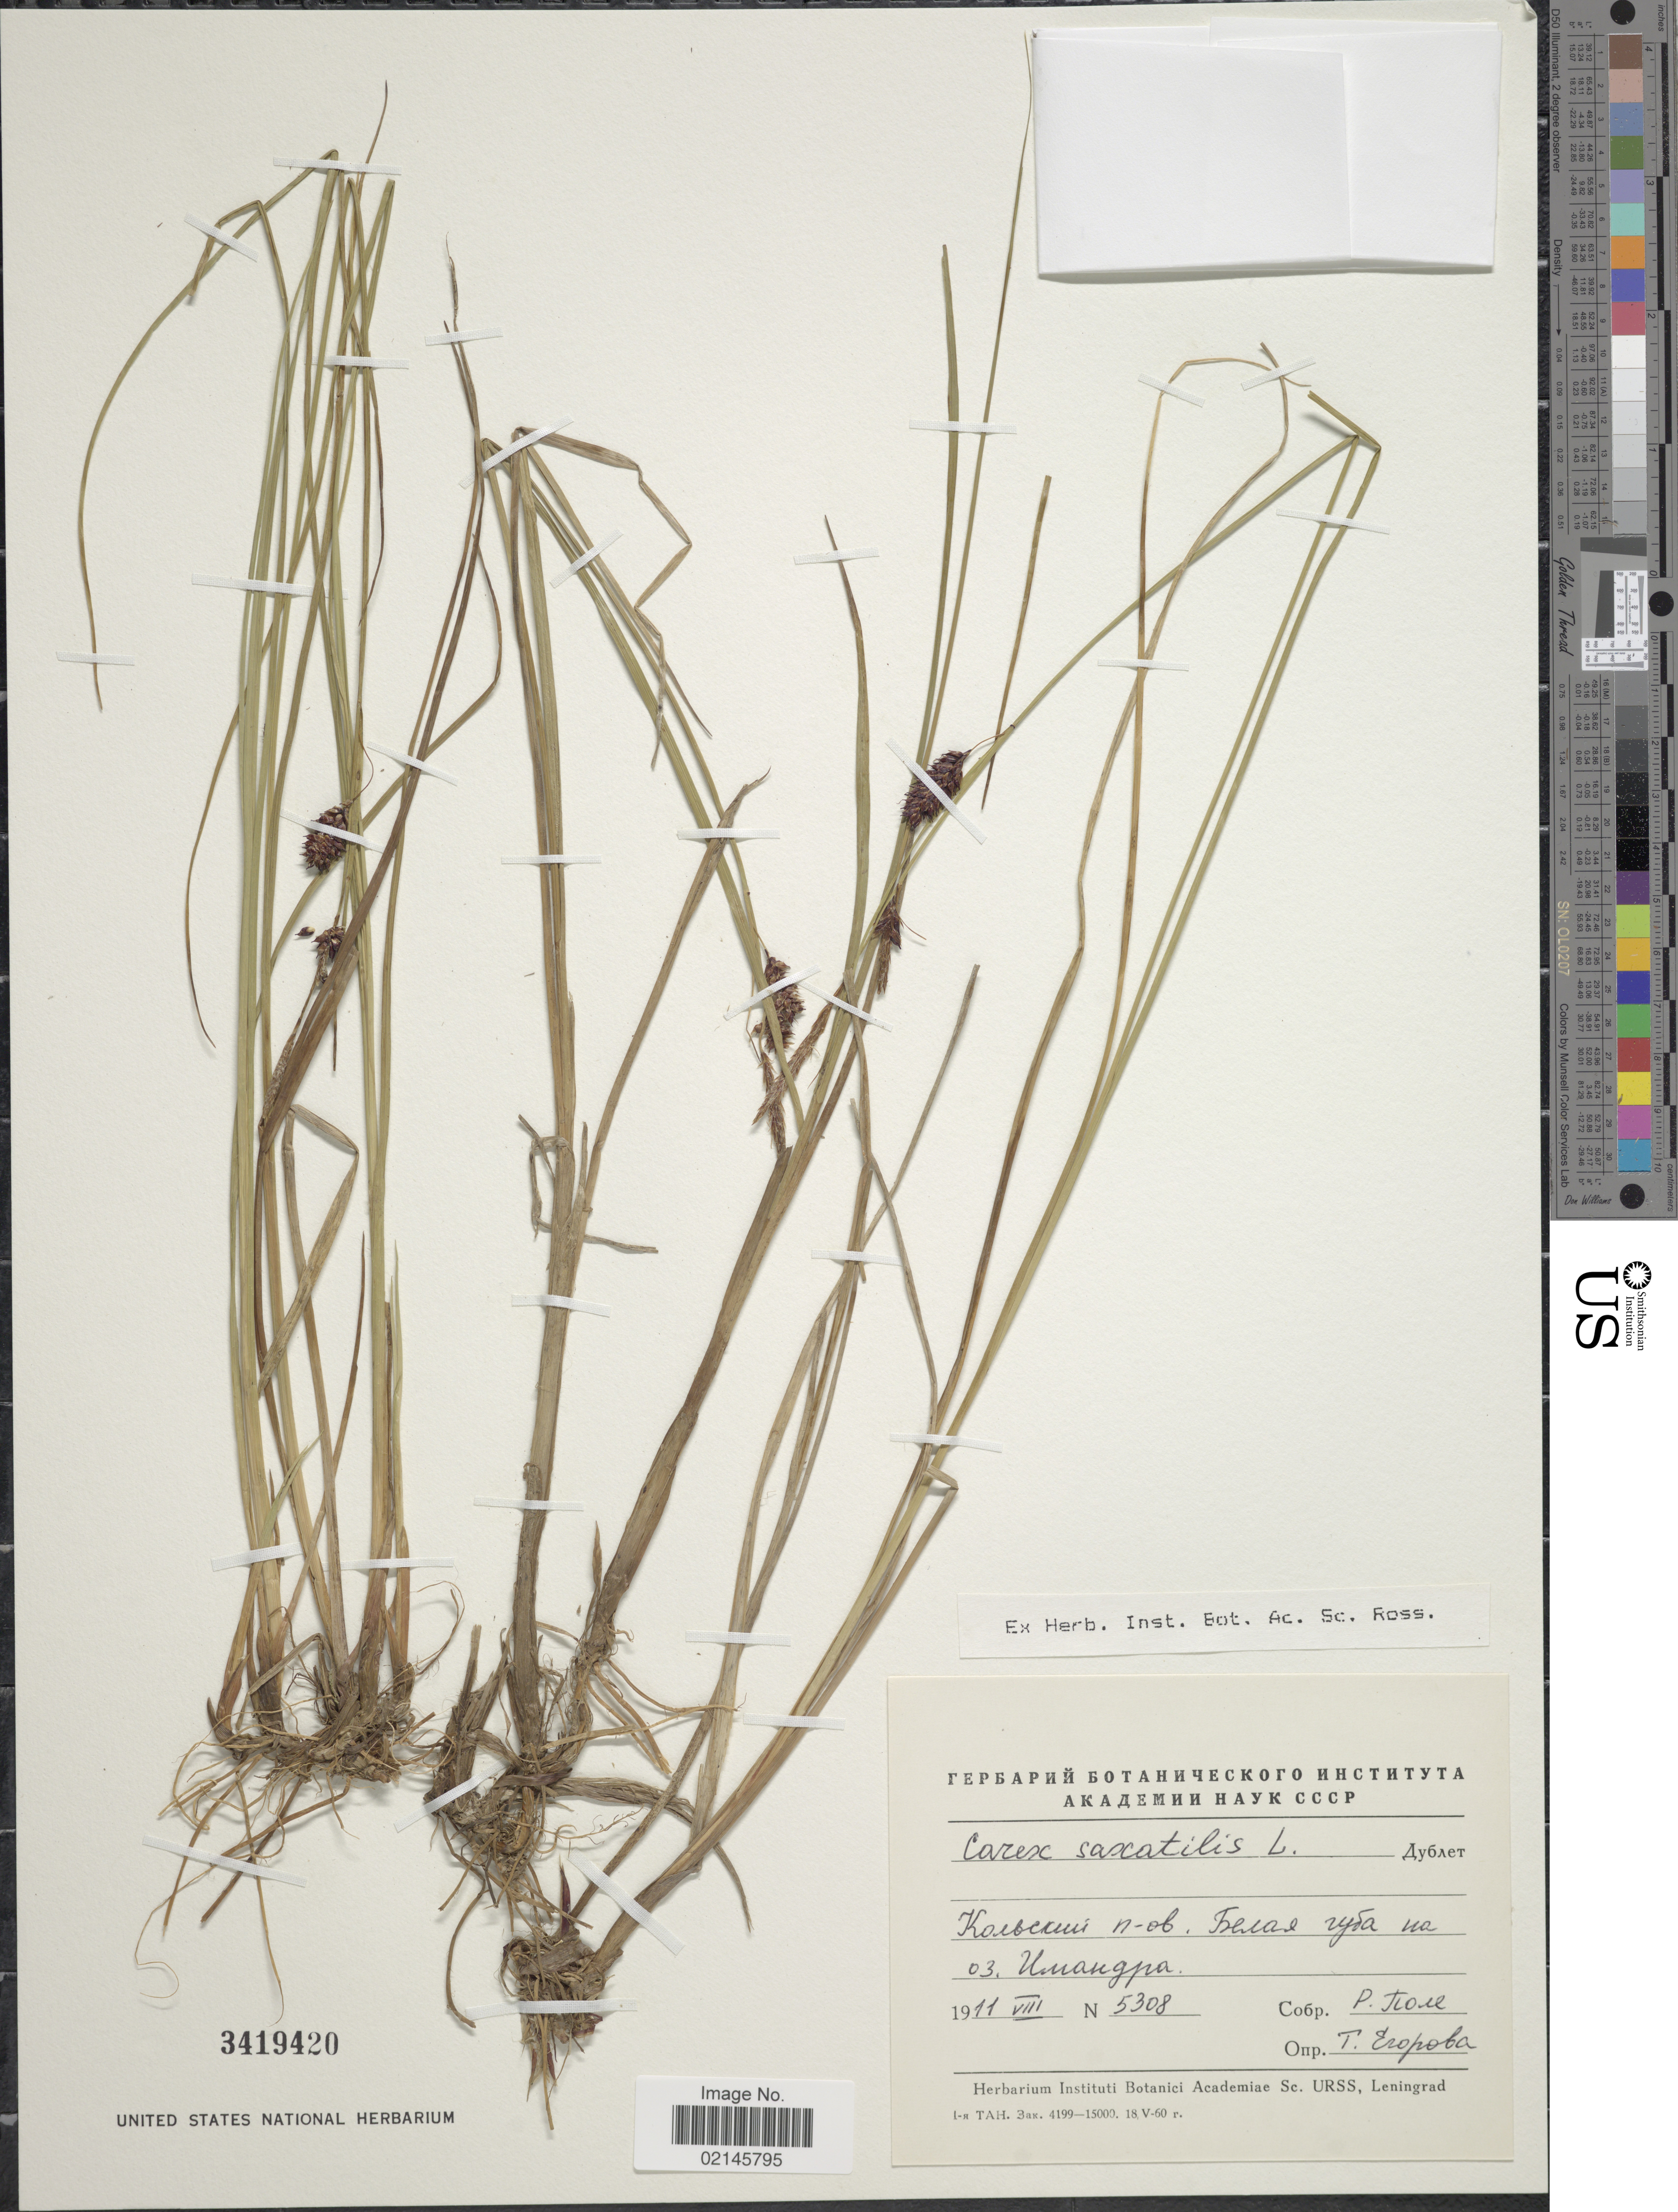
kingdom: Plantae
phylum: Tracheophyta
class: Liliopsida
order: Poales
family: Cyperaceae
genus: Carex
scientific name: Carex saxatilis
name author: L.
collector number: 5308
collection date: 1911-08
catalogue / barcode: US 3419420